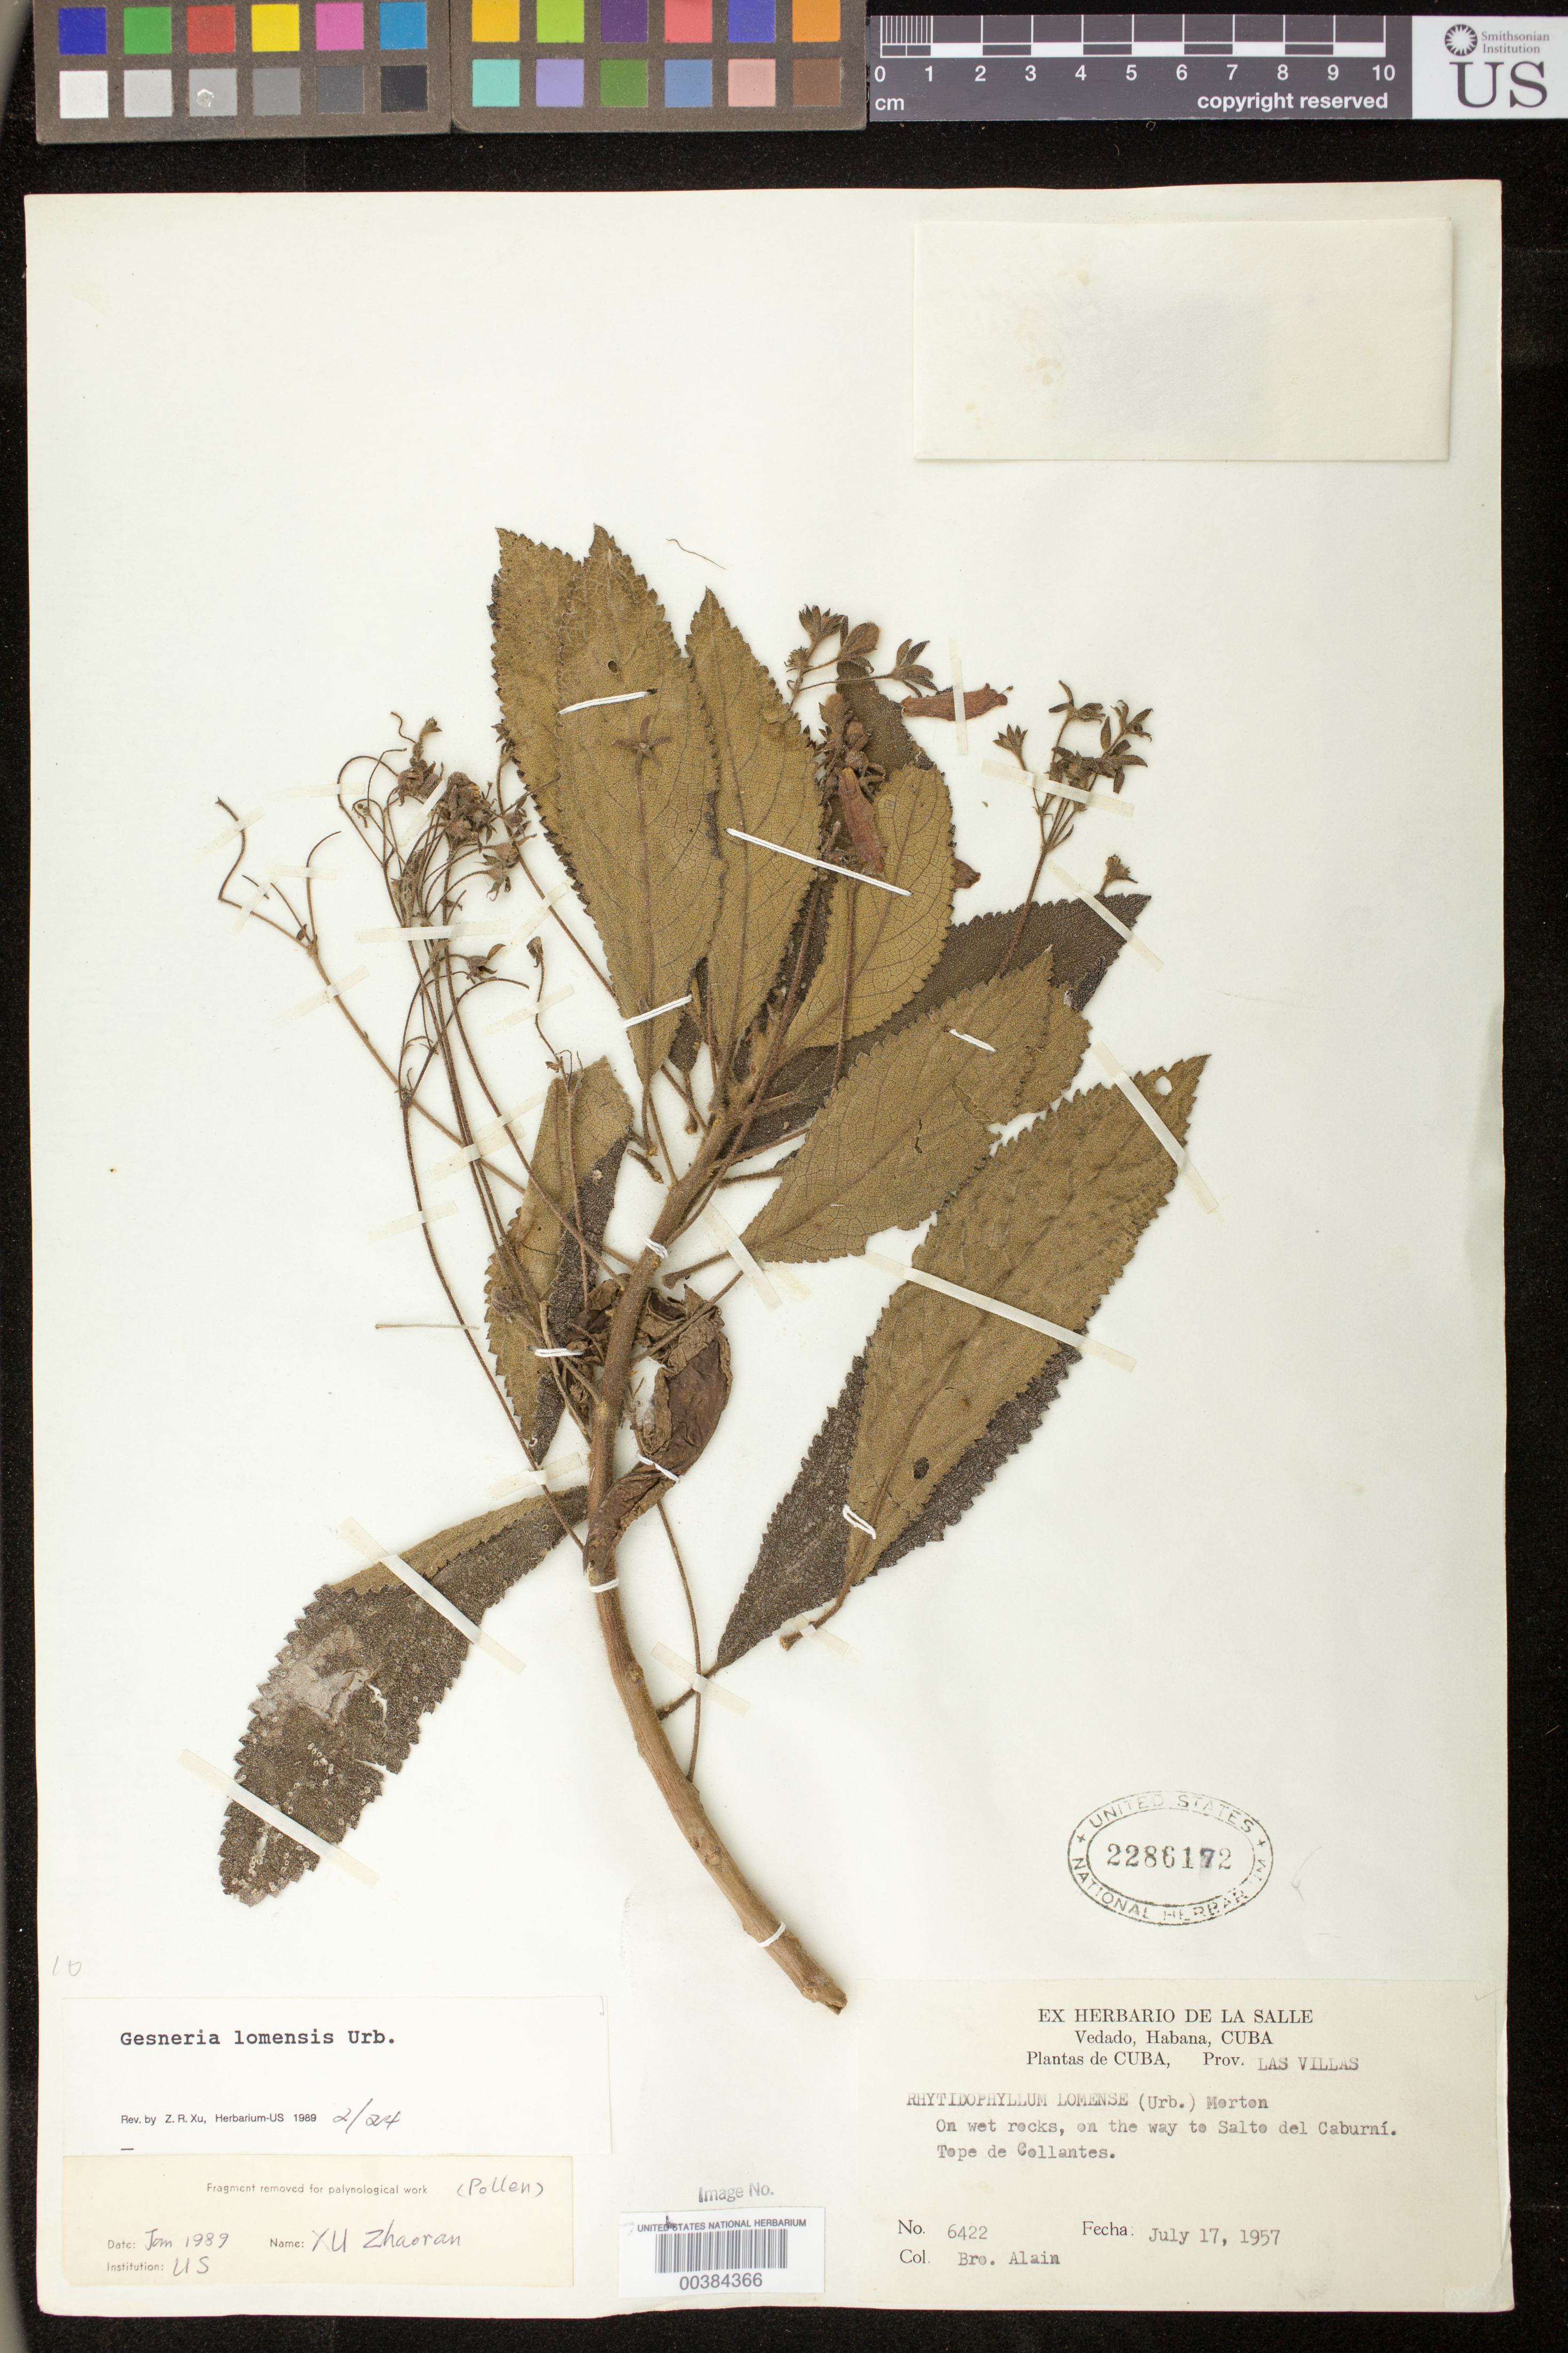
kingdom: Plantae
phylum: Tracheophyta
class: Magnoliopsida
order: Lamiales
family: Gesneriaceae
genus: Gesneria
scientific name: Gesneria lomensis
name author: Urb.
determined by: Skog, Laurence E.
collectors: A. H. Liogier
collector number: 6422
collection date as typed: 17 Jul 1957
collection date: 1957-07-17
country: Cuba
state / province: Las Villas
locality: On the way to Salte del Caburní, Tope de Collantes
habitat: On wet rocks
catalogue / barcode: US 2286172